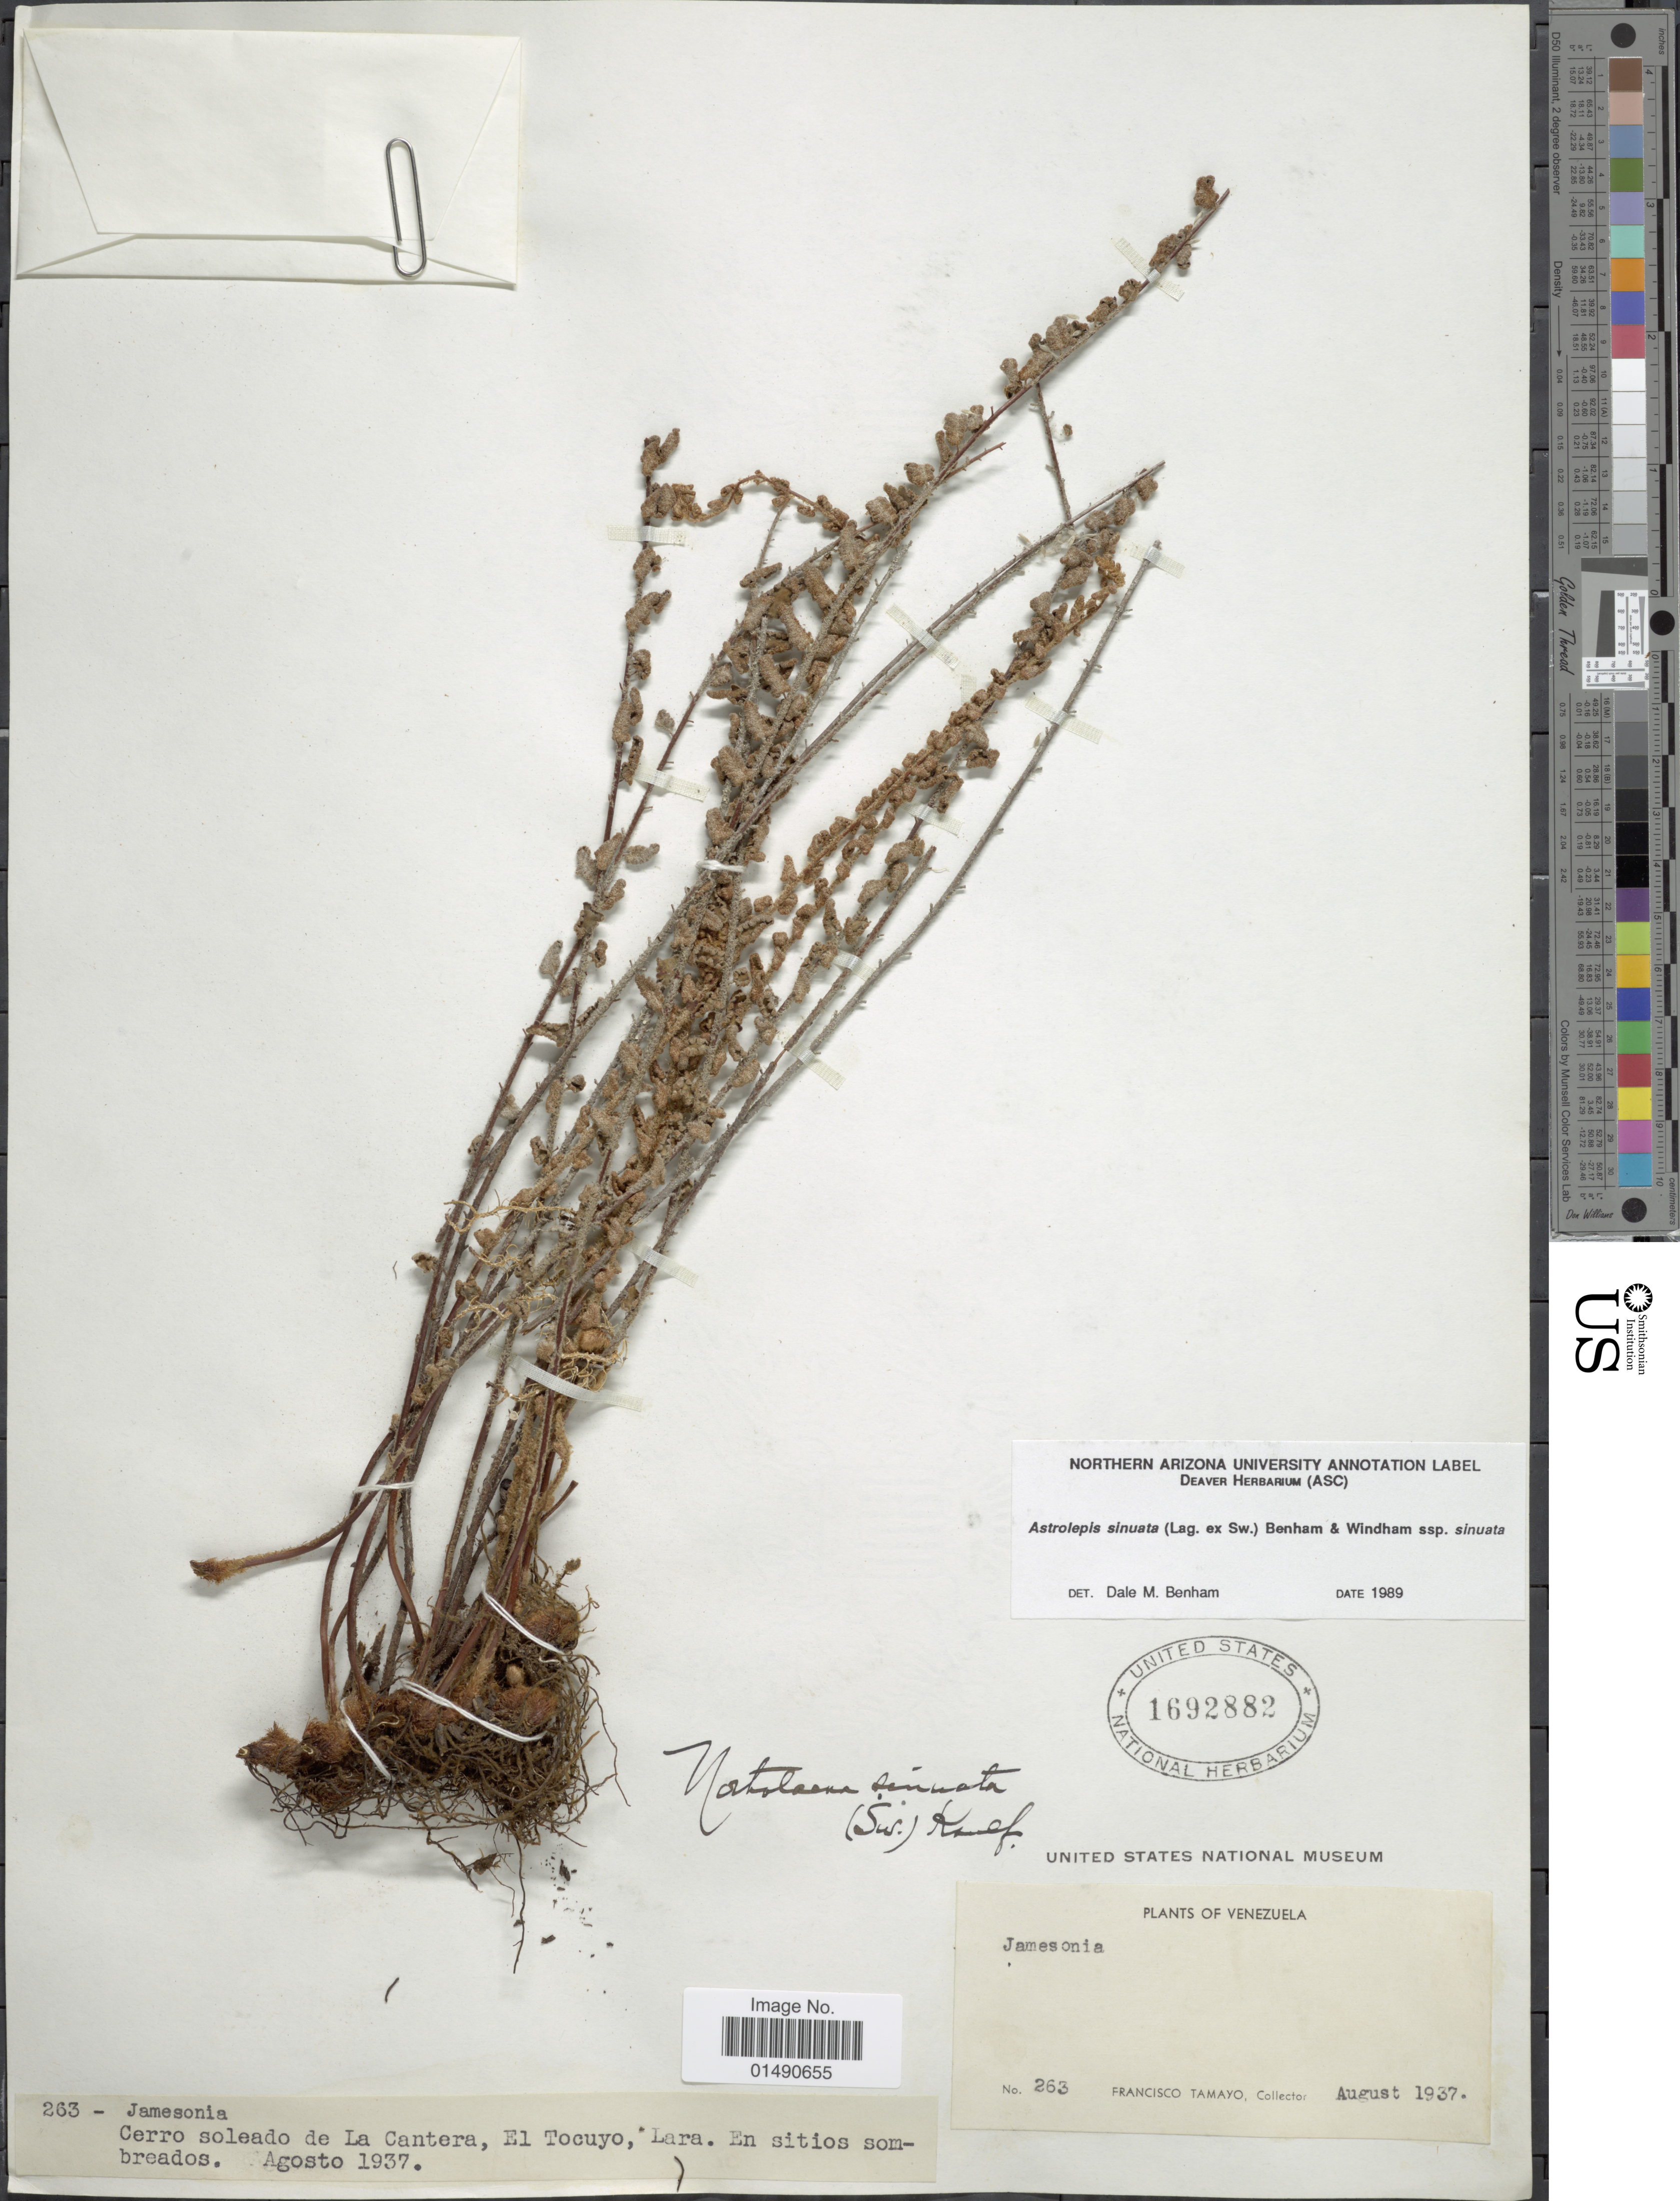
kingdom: Plantae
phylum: Tracheophyta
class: Polypodiopsida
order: Polypodiales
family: Pteridaceae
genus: Astrolepis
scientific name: Astrolepis sinuata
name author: (Lag. ex Sw.) D.M. Benham & Windham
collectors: F. Tamayo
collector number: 263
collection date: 1937-08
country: Venezuela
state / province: Lara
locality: Cerro soleado de La Cantera, El Tocuyo, en sitios sombreados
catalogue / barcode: US 1692882